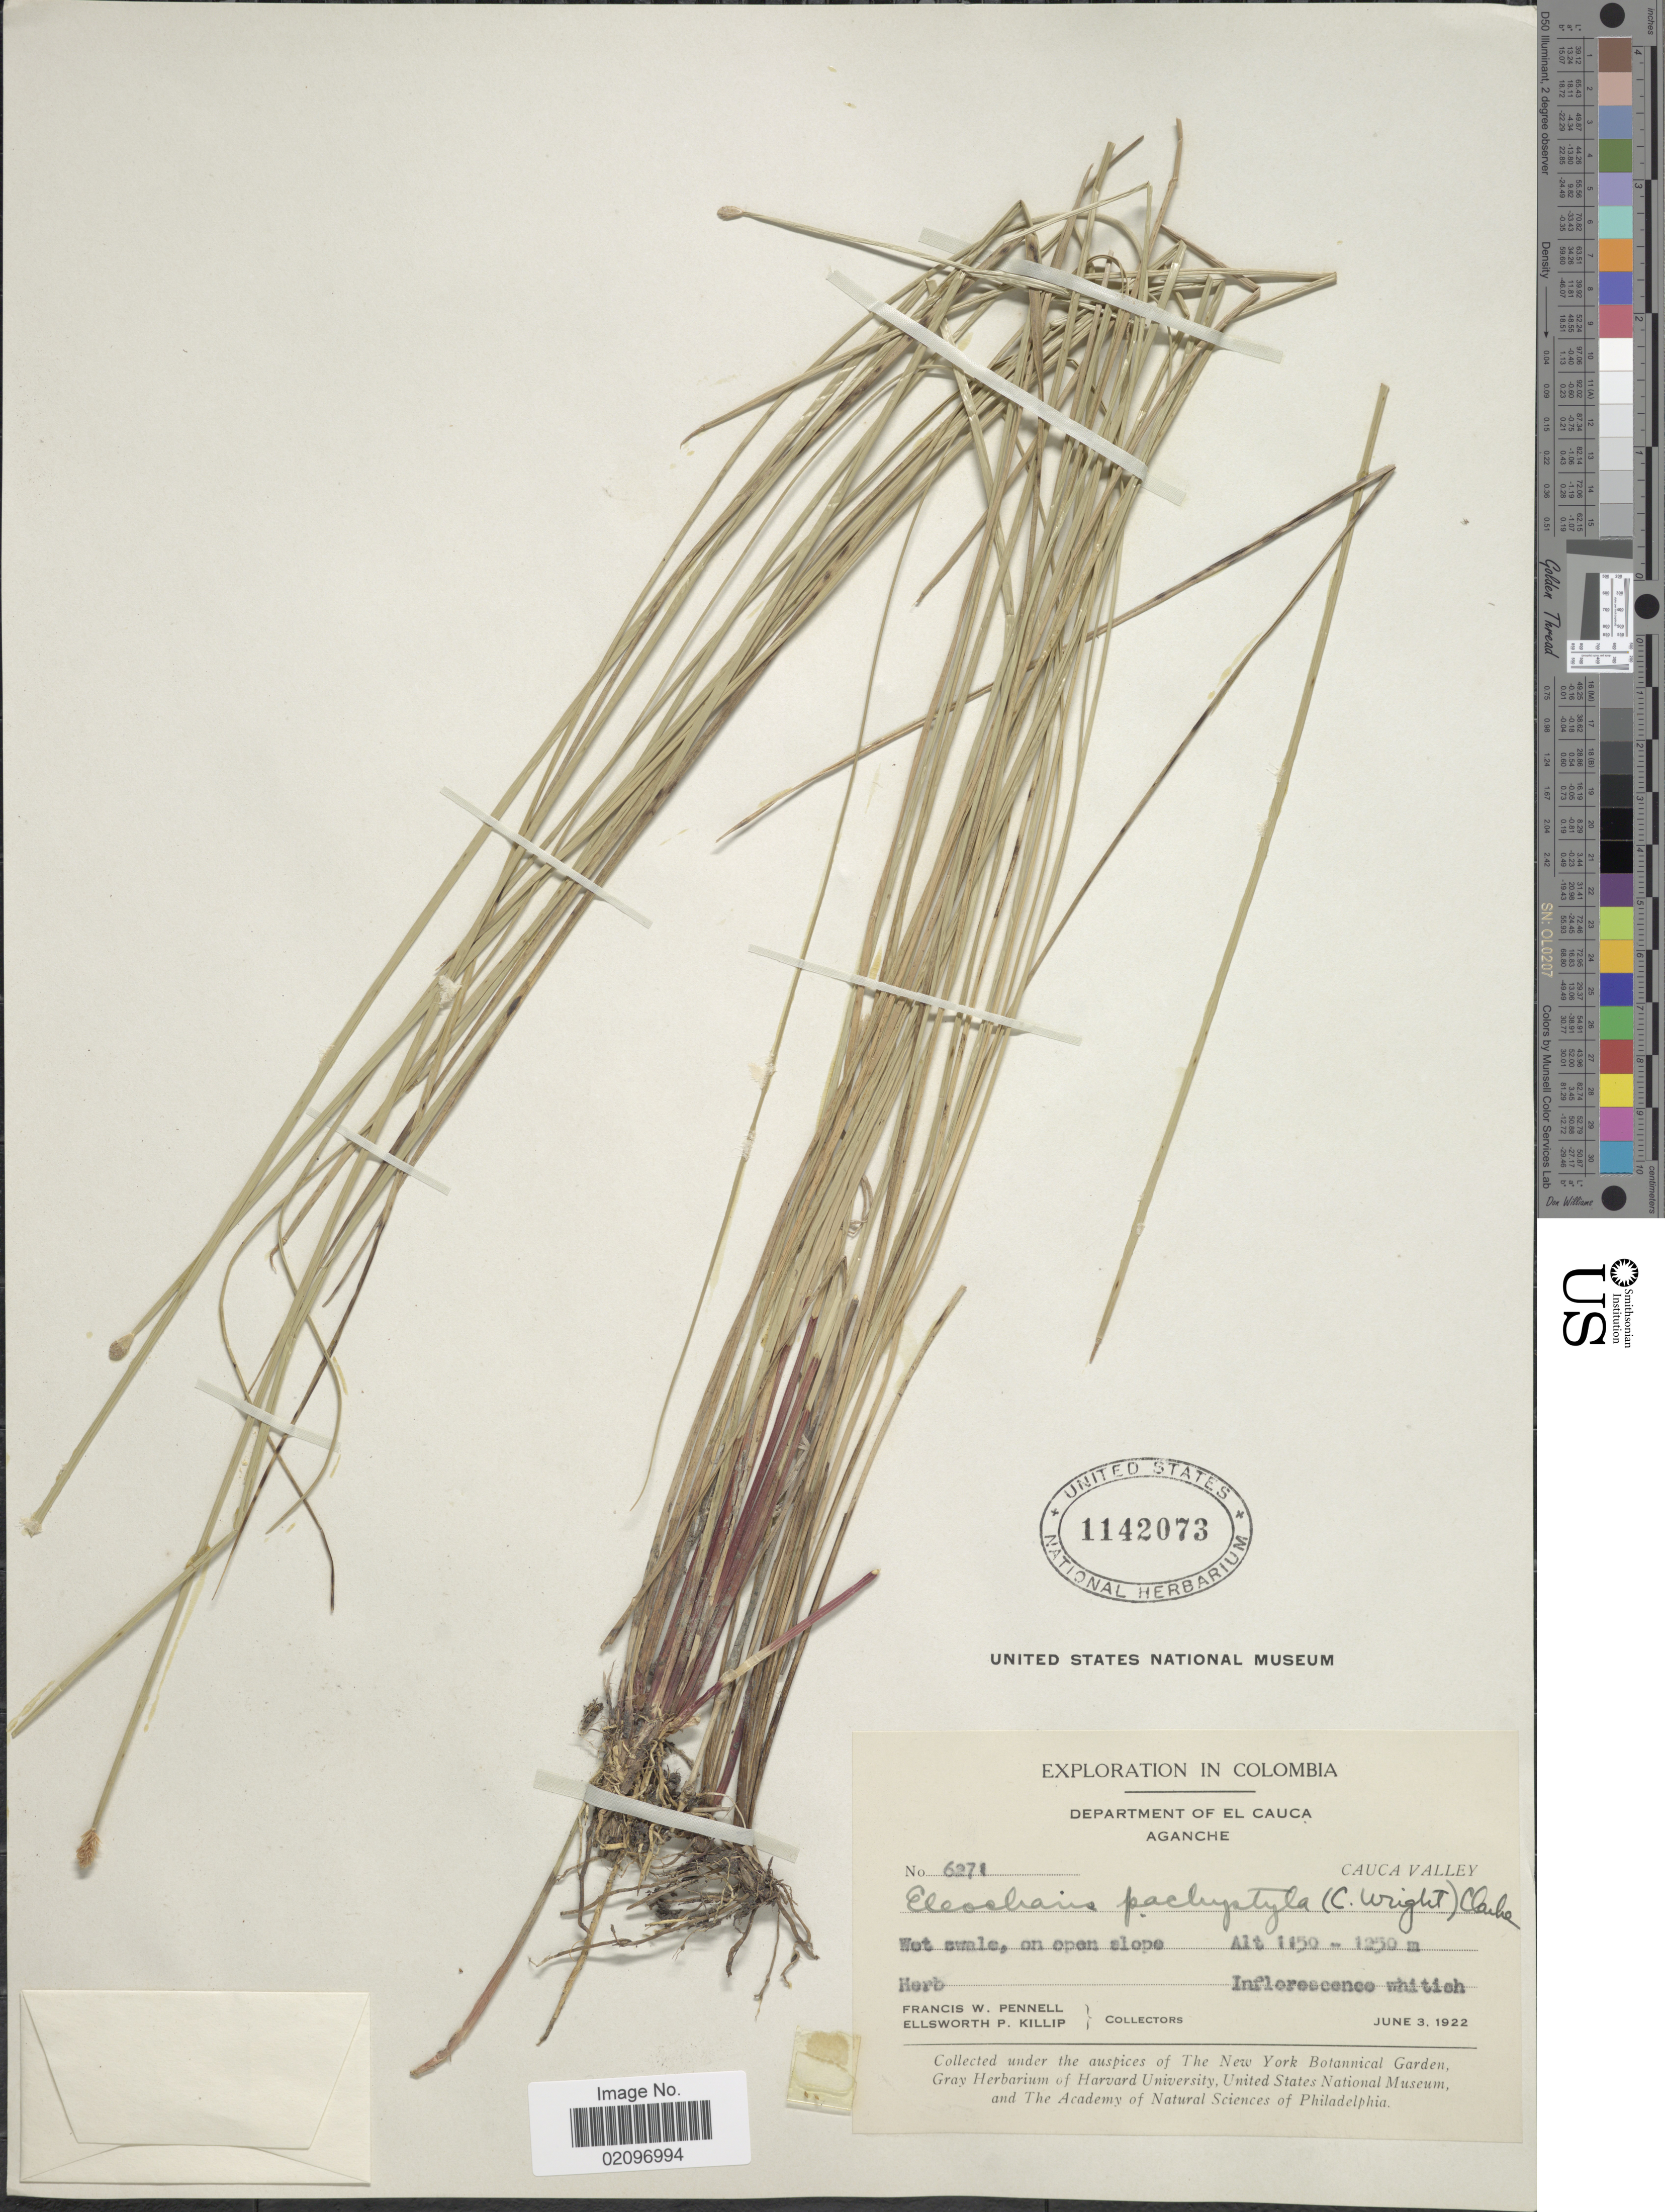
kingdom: Plantae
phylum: Tracheophyta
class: Liliopsida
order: Poales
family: Cyperaceae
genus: Eleocharis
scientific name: Eleocharis pachystyla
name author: (C. Wright) C.B. Clarke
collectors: F. W. Pennell & E. P. Killip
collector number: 6271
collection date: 1922-06-03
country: Colombia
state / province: Cauca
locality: Department of El Cauca Aganche, Cauca Valley. Wet swale, on open slope.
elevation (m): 1150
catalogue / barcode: US 1142073